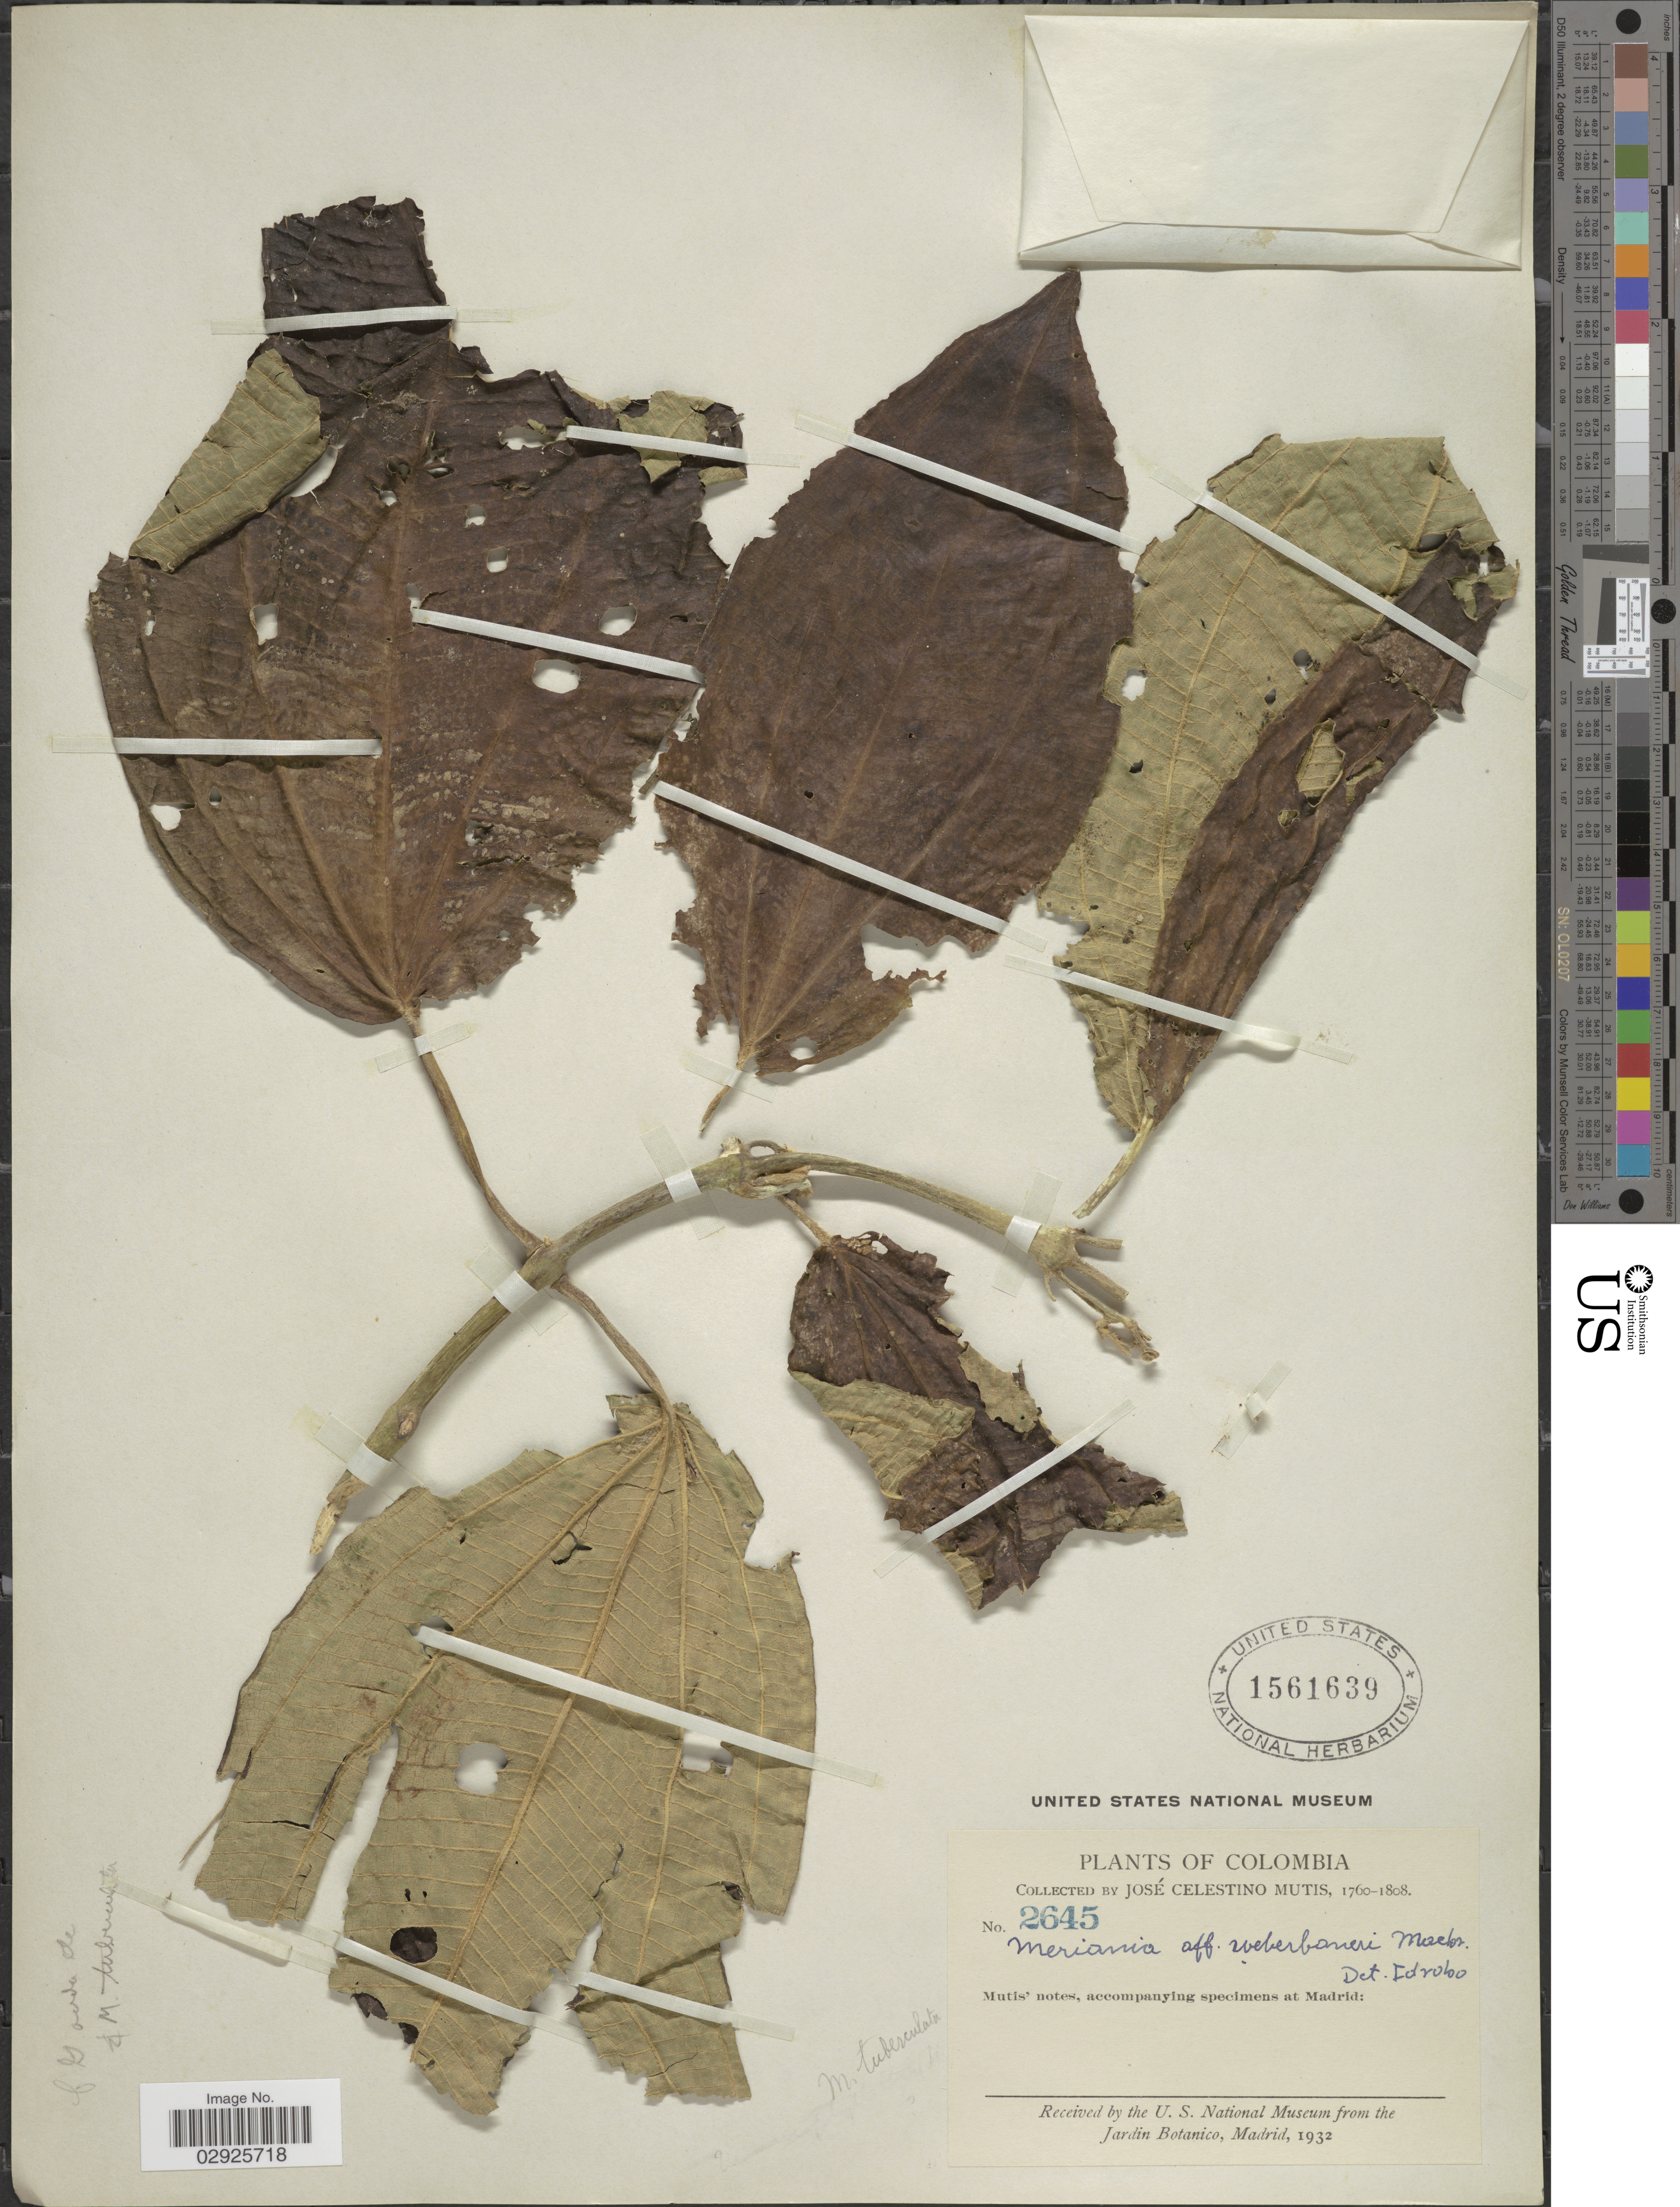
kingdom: Plantae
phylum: Tracheophyta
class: Magnoliopsida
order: Myrtales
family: Melastomataceae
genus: Meriania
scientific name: Meriania sp.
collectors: J. C. B. Mutis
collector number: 2645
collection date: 1760/1808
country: Colombia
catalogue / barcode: US 1561639